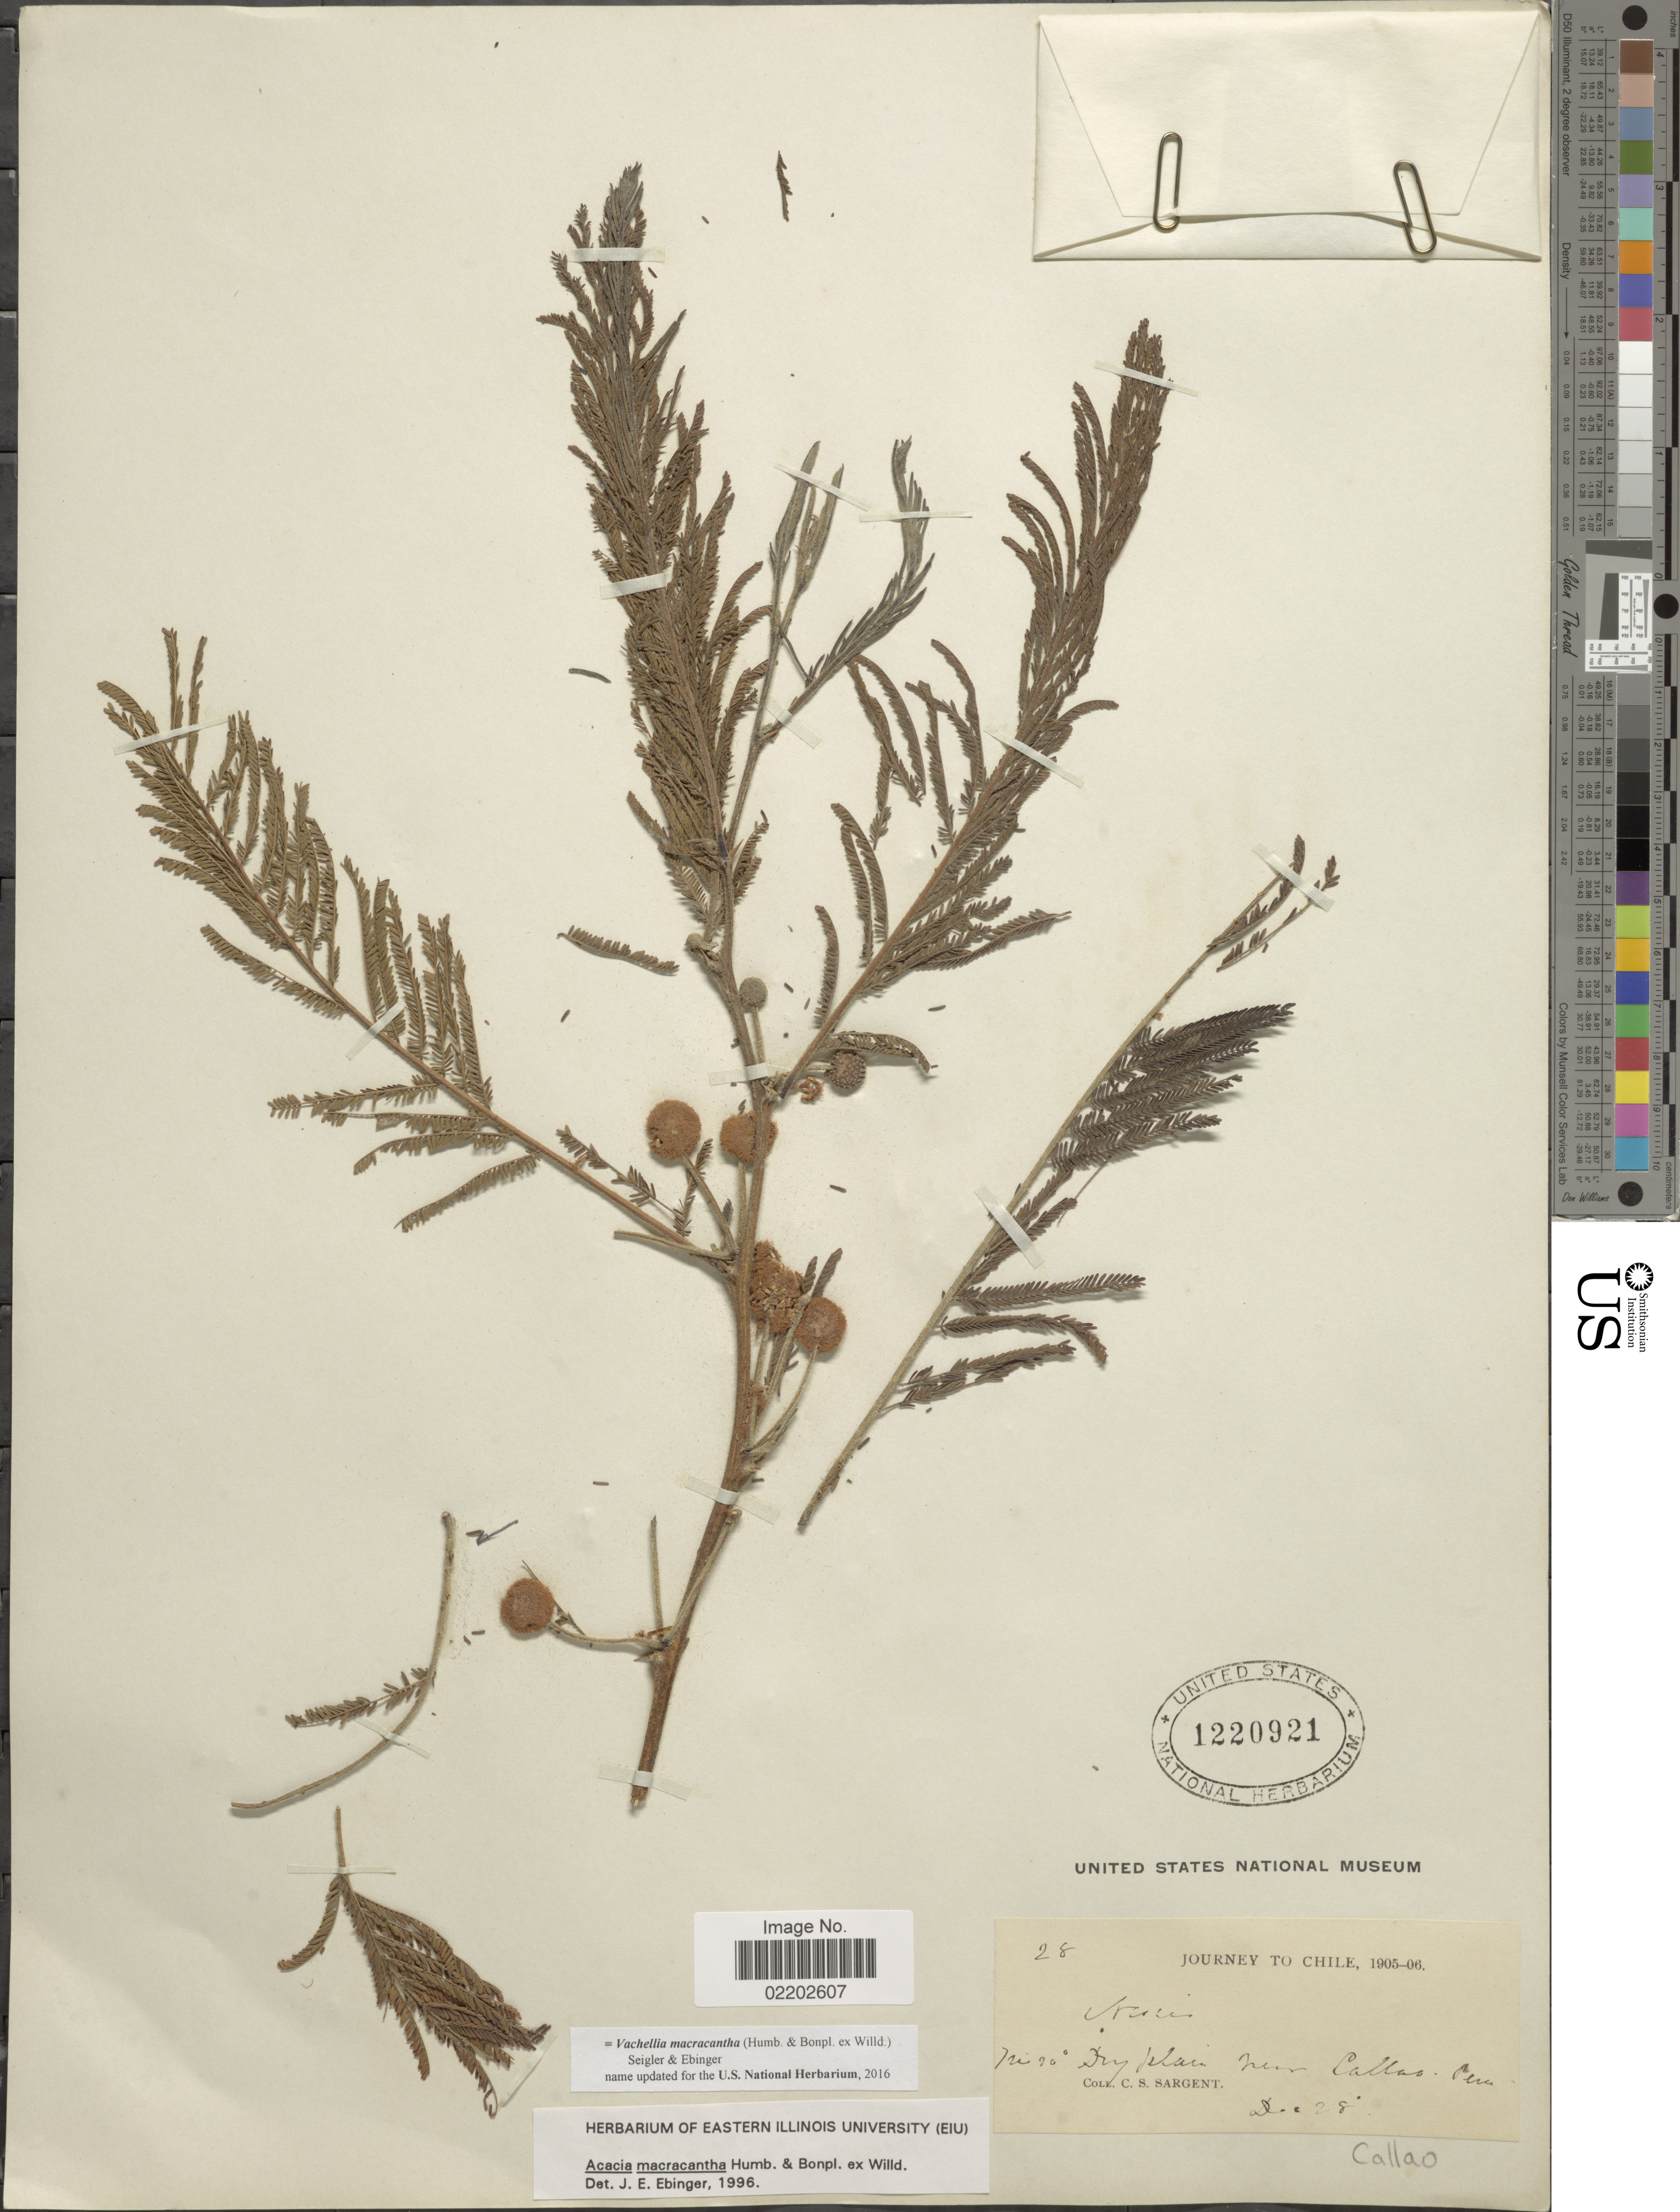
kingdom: Plantae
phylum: Tracheophyta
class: Magnoliopsida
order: Fabales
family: Fabaceae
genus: Vachellia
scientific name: Vachellia macracantha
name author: (Humb. & Bonpl. ex Willd.) Seigler & Ebinger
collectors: C. S. Sargent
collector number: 28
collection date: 1905-12-28/1906-12-28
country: Peru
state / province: Callao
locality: Near Callao, peru.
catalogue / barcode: US 1220921